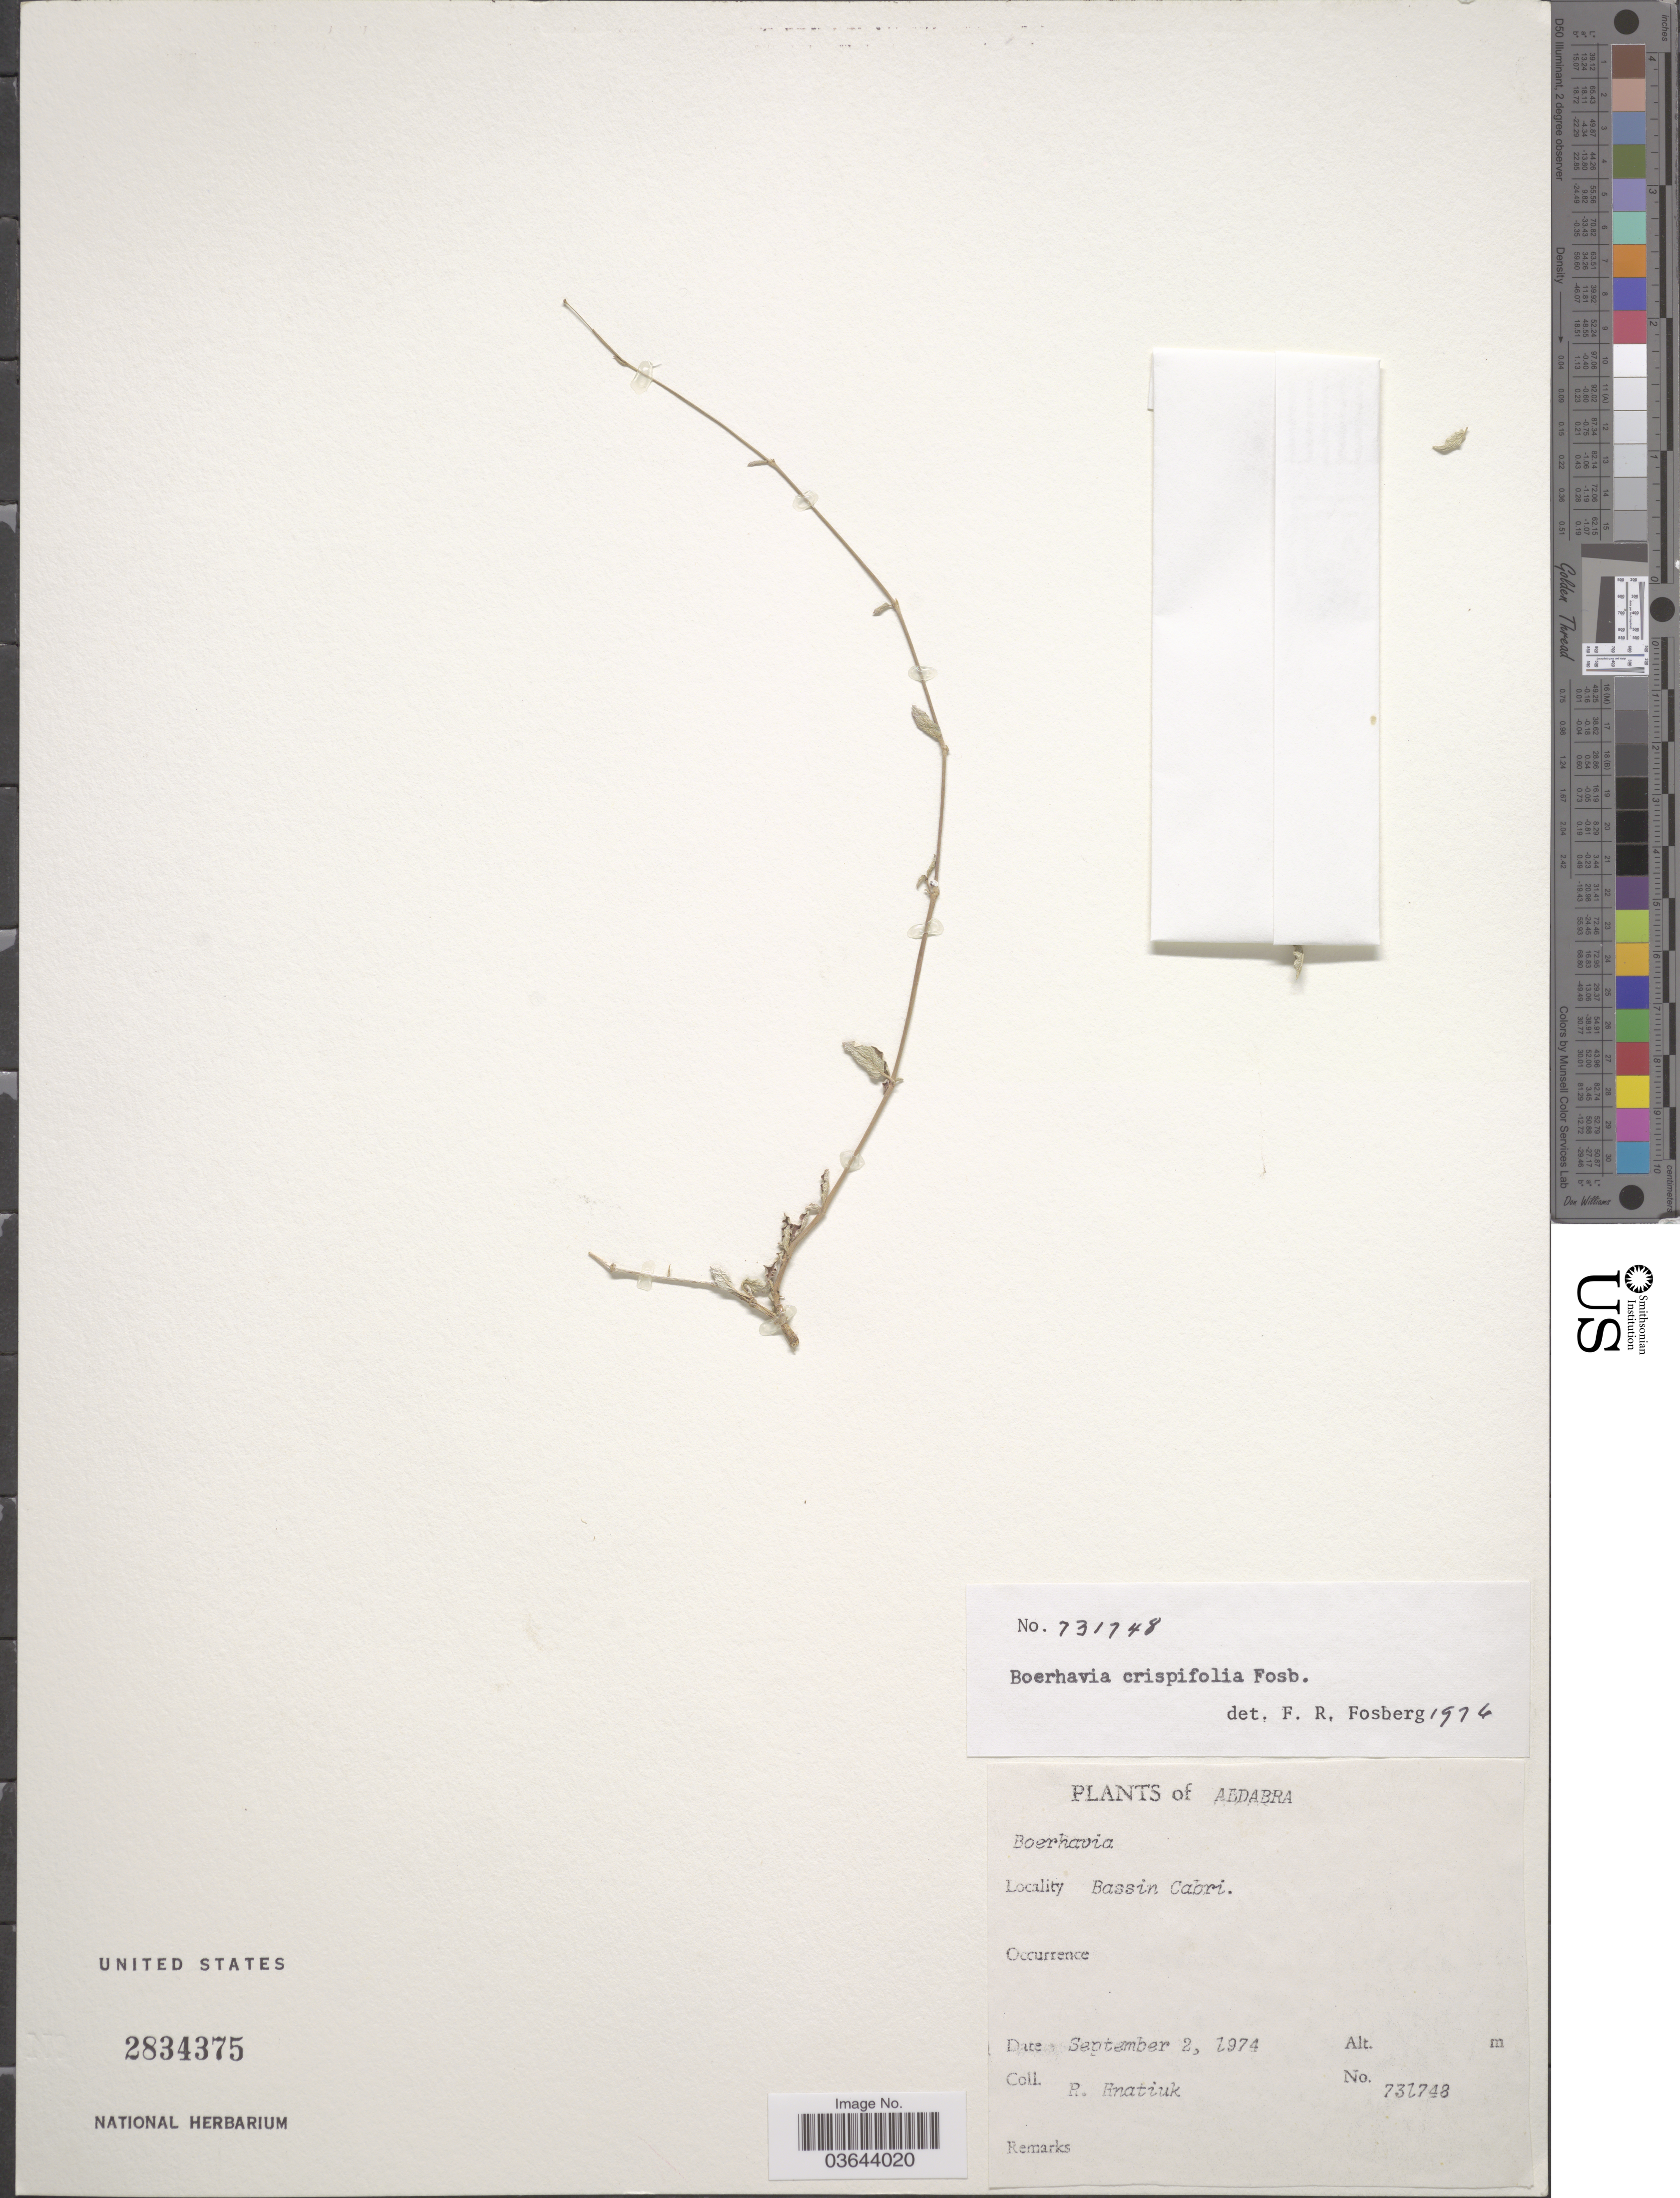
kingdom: Plantae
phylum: Tracheophyta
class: Magnoliopsida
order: Caryophyllales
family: Nyctaginaceae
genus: Boerhavia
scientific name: Boerhavia crispifolia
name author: Fosberg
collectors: R. Hnatiuk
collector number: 731748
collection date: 1974-09-02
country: Seychelles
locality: Aldabra. Bassin Cabri.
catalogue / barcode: US 2834375